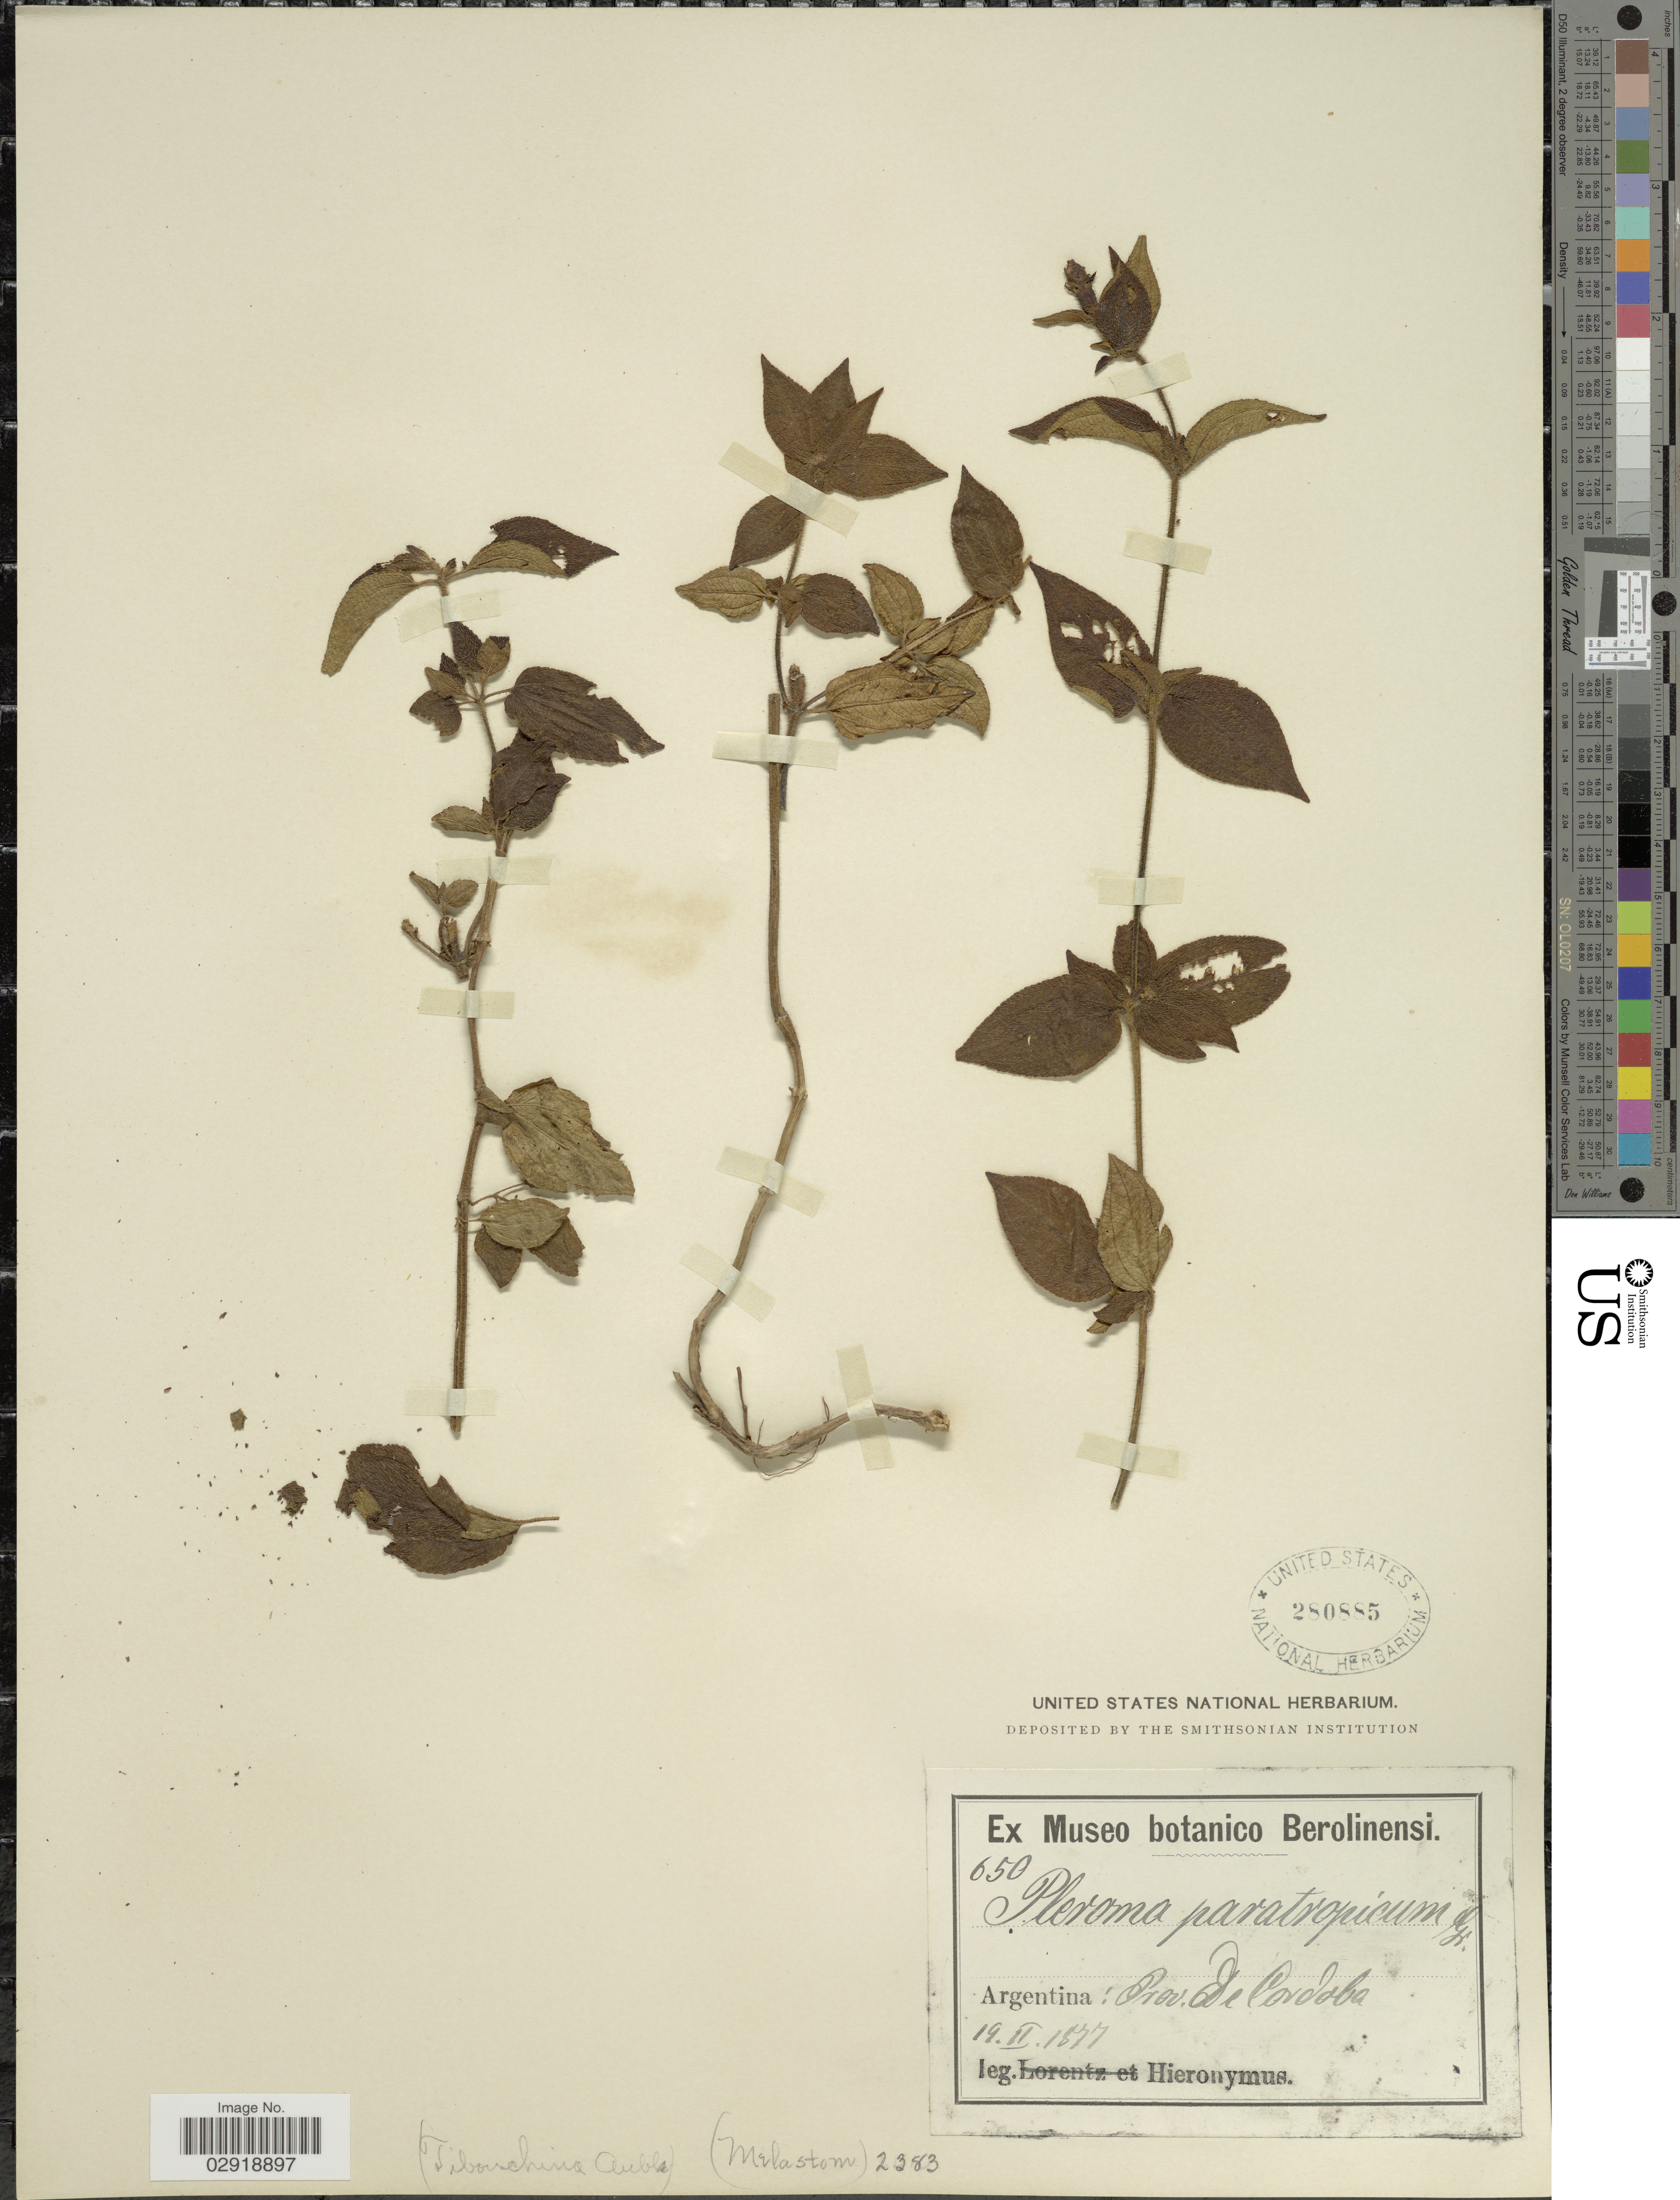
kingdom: Plantae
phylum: Tracheophyta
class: Magnoliopsida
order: Myrtales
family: Melastomataceae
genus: Chaetogastra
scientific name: Chaetogastra paratropica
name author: (Griseb.) P.J.F. Guim. & Michelang.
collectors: -. Hieronymus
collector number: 650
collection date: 1877-02-19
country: Argentina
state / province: Cordoba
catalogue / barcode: US 280885